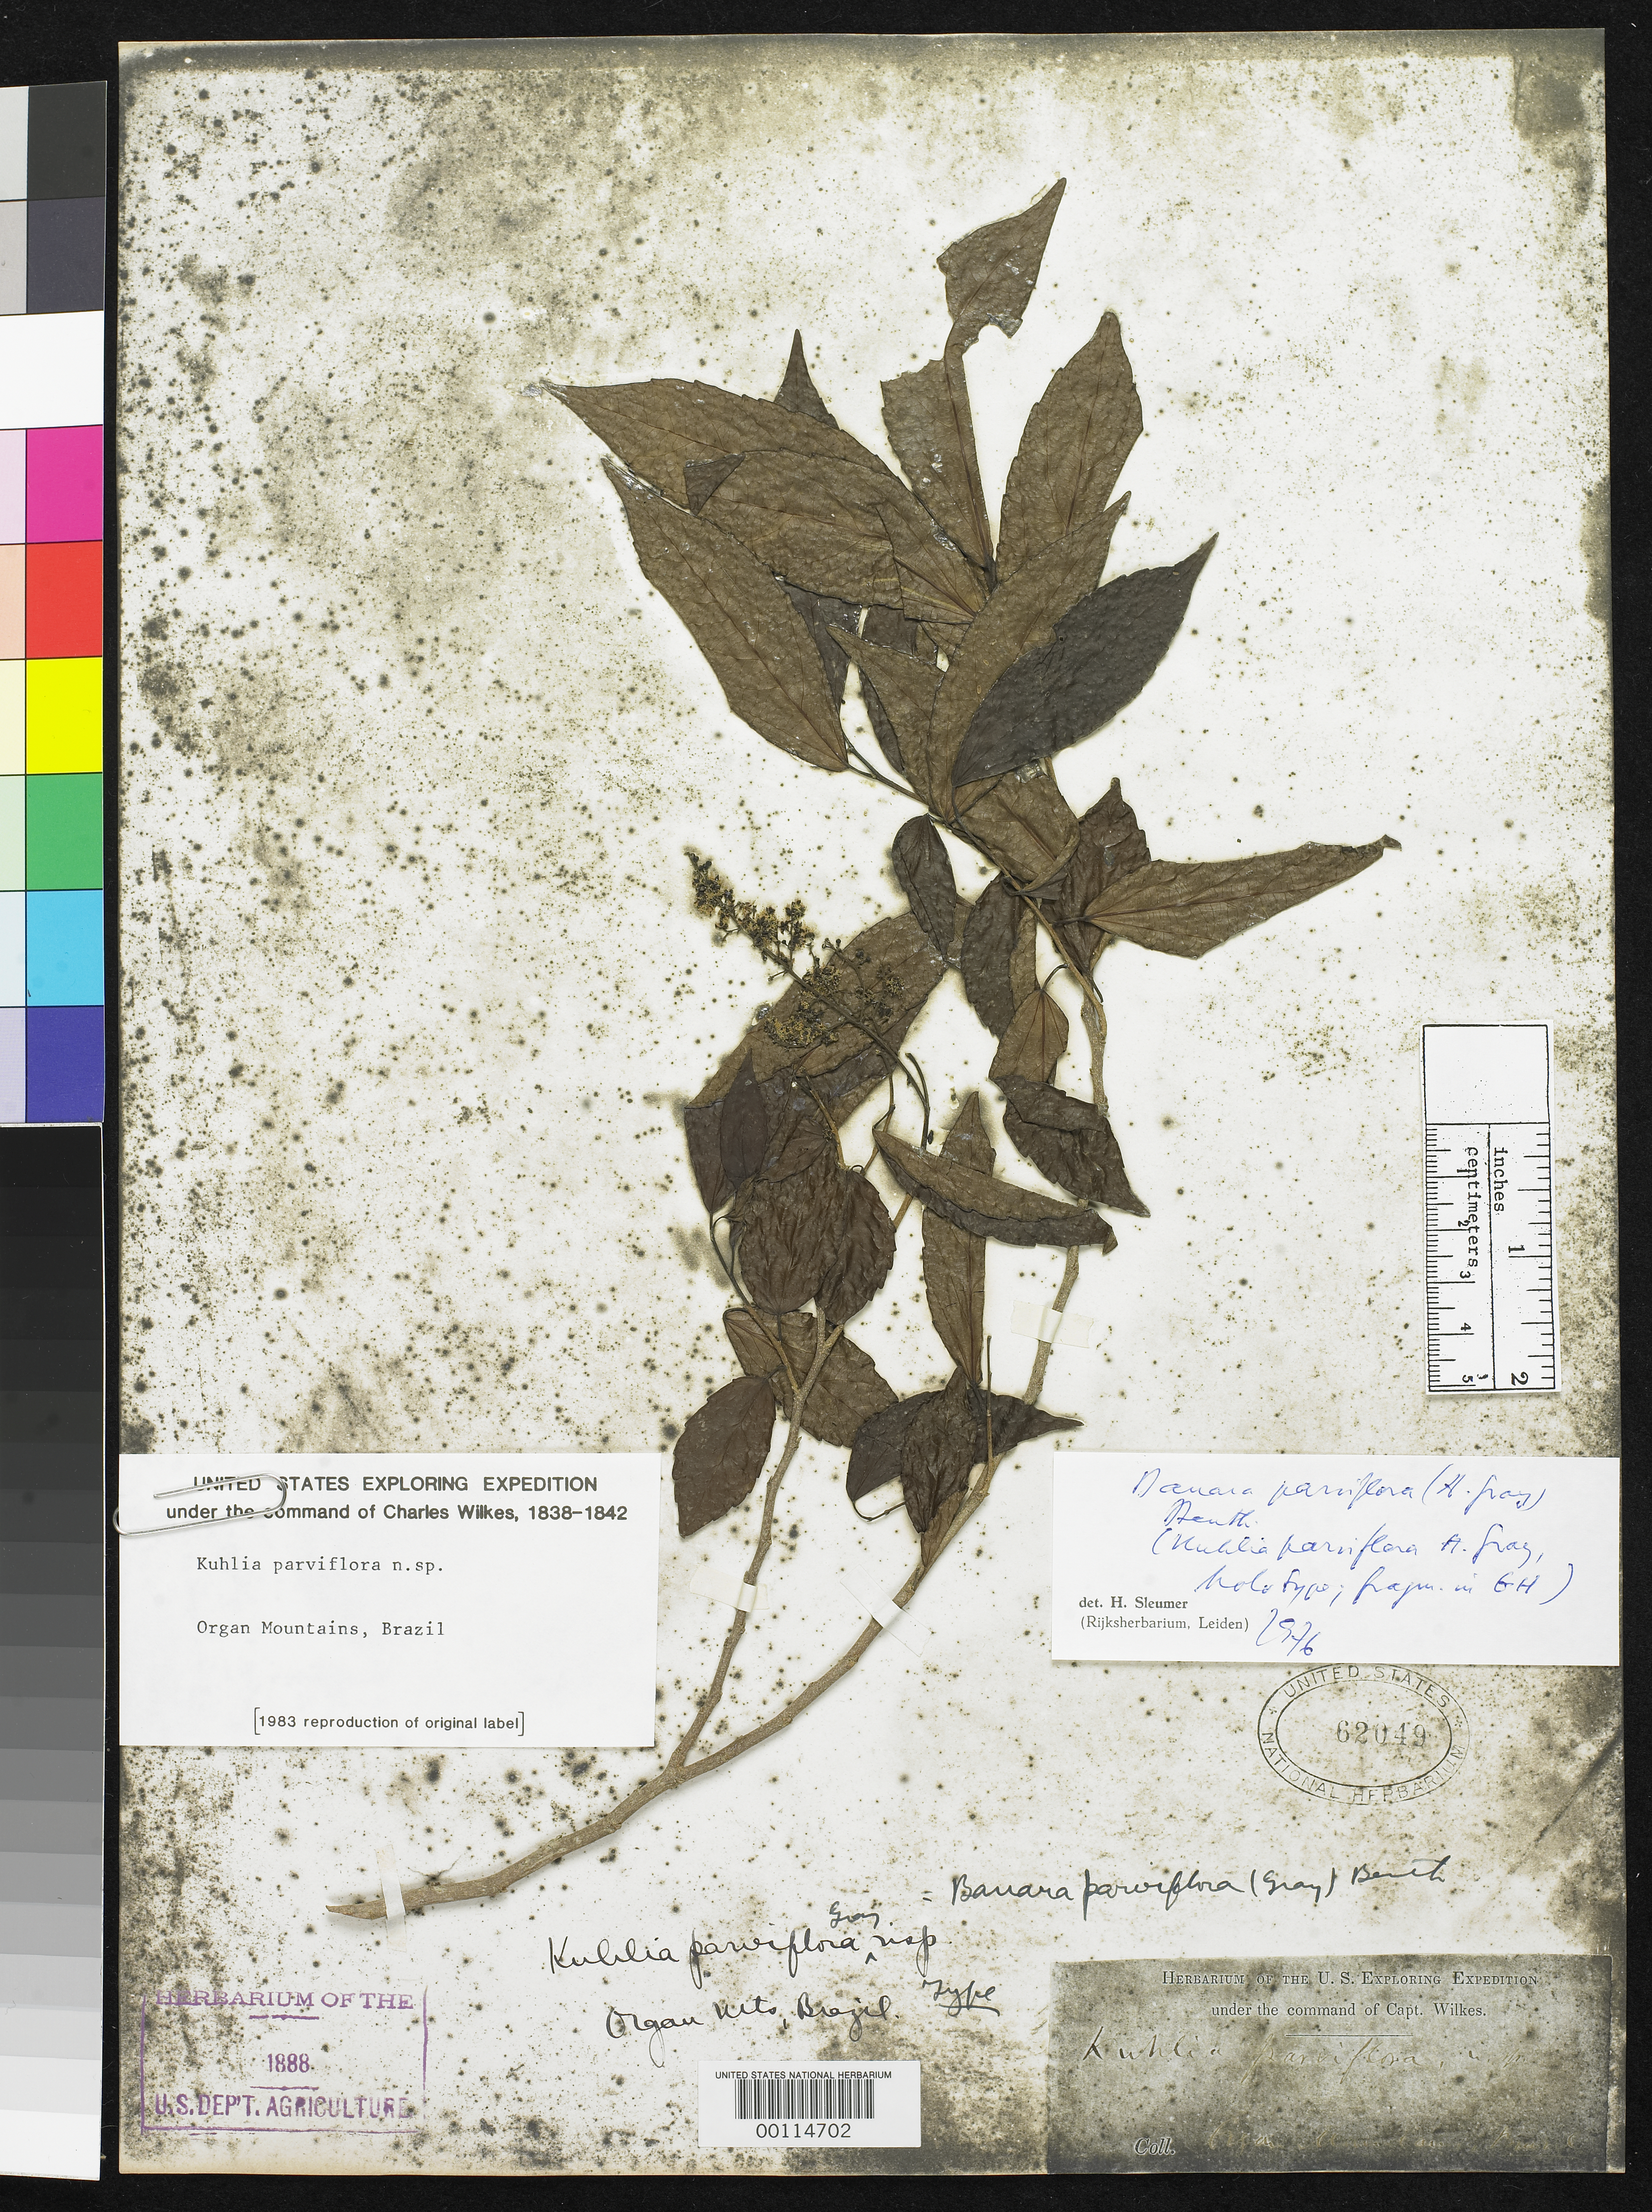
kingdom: Plantae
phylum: Tracheophyta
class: Magnoliopsida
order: Malpighiales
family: Salicaceae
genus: Kuhlia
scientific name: Kuhlia parviflora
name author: A. Gray in Wilkes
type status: Type Collection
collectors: Wilkes Explor. Exped.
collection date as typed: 1838 to -- --- 1842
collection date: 1838/1842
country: Brazil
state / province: Rio de Janeiro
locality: Organ Mts.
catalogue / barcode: US 62049